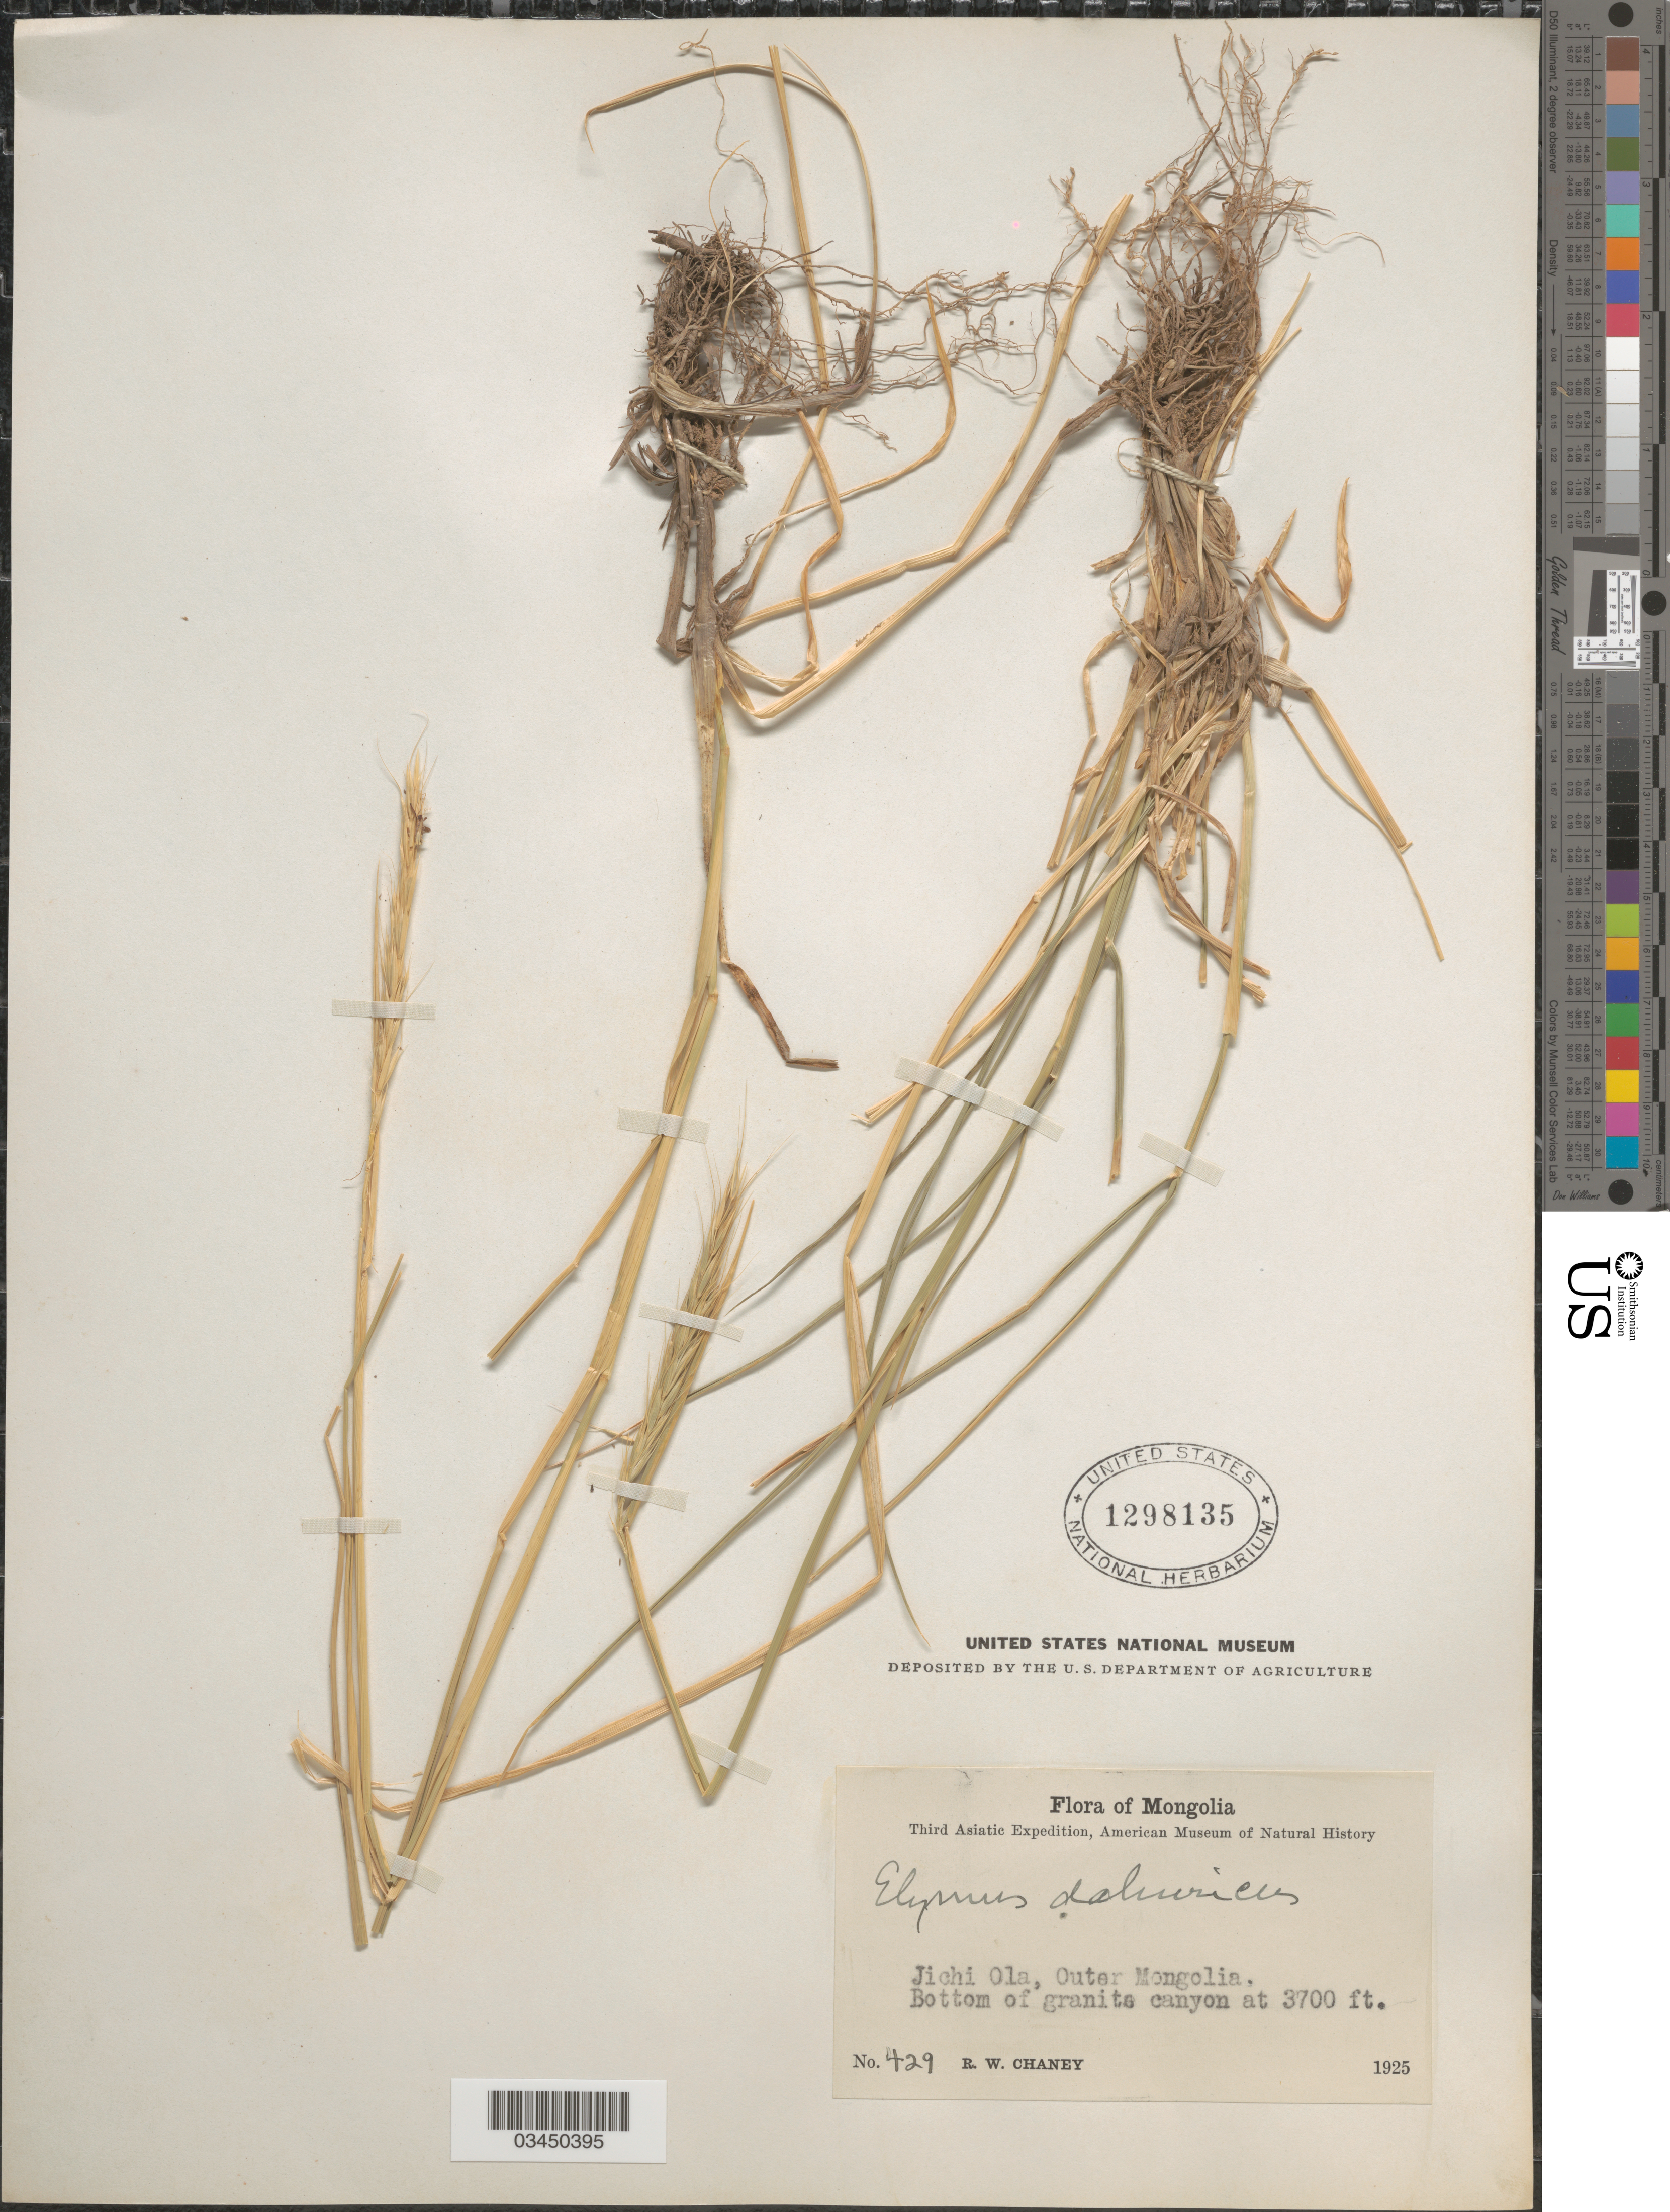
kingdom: Plantae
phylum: Tracheophyta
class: Liliopsida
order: Poales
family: Poaceae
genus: Elymus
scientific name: Elymus dahuricus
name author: Turcz. ex Griseb.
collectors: R. Chaney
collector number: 429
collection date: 1925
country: Mongolia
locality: Mongolia. Third Asiatic Expedition. Jichi Ola, Outer Mongolia. Bottom of granite canyon.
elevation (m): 1128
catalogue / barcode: US 1298135